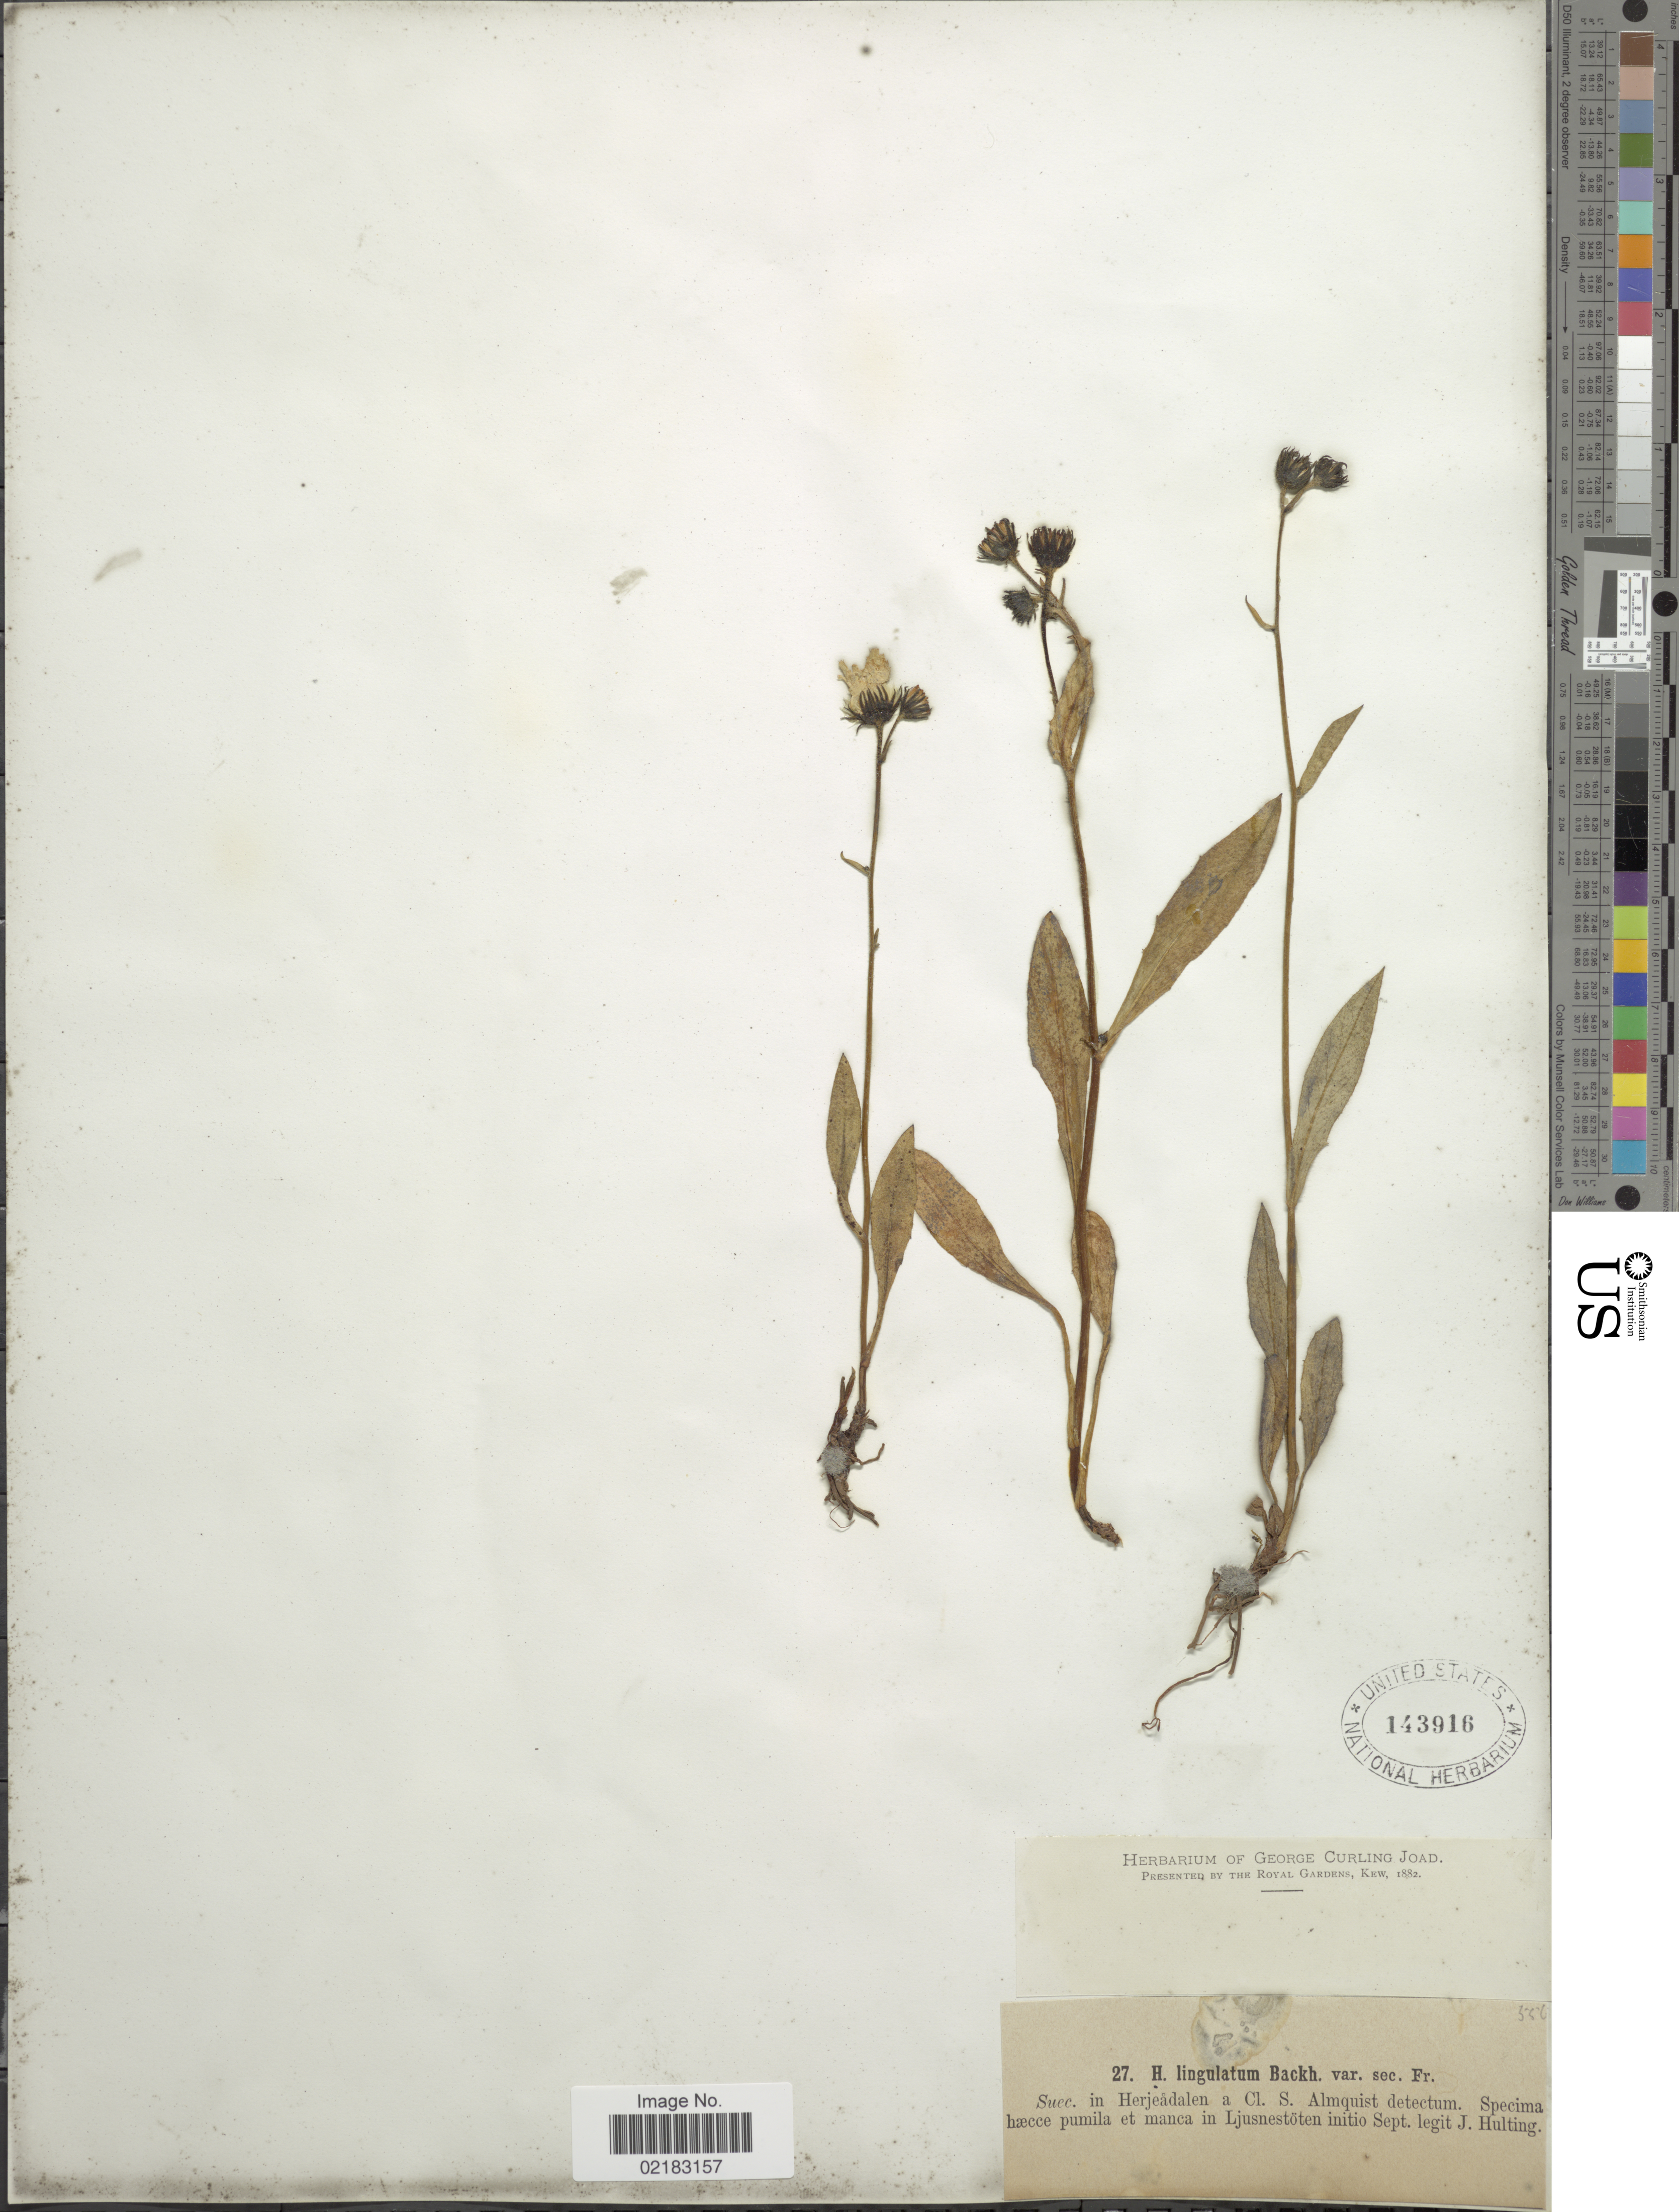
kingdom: Plantae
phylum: Tracheophyta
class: Magnoliopsida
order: Asterales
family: Asteraceae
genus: Hieracium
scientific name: Hieracium lingulatum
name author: Hook. & Arn.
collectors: J. Hulting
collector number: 27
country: Sweden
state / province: Jämtland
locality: Herjeadalen aCI. S. Specima Haecce pumila et Manca un Ljunestoten initio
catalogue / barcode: US 143916